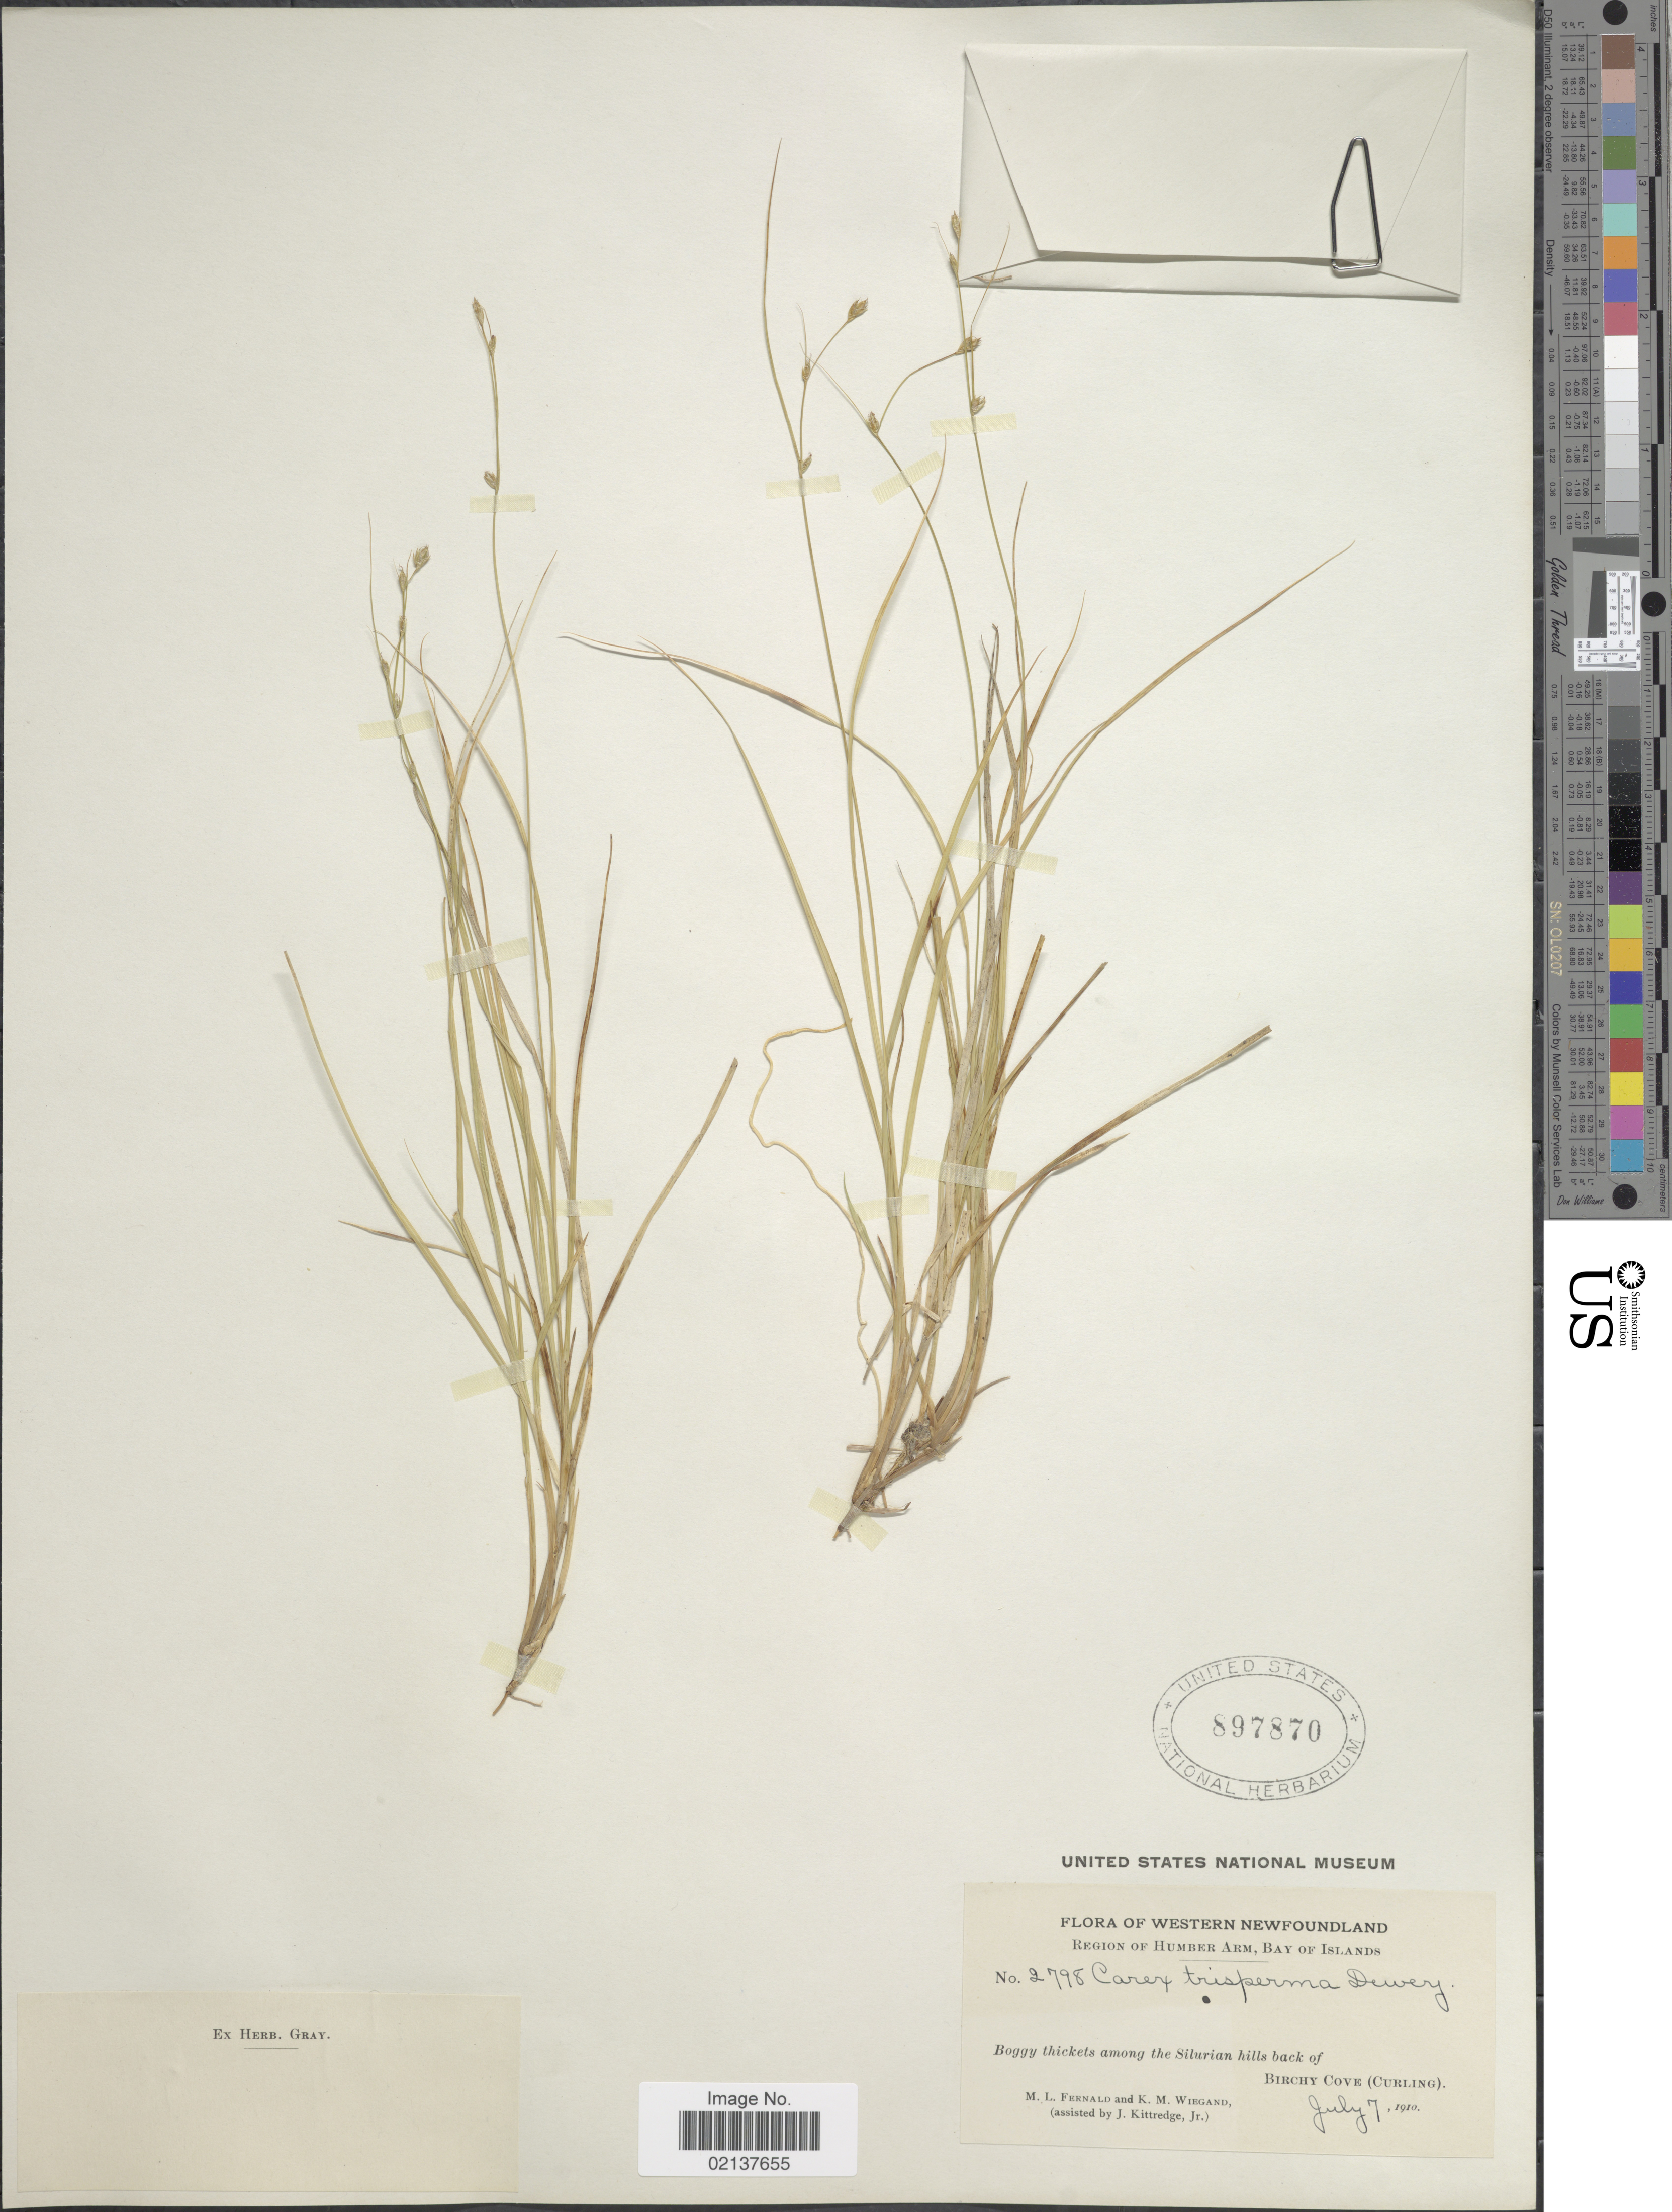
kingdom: Plantae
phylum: Tracheophyta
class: Liliopsida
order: Poales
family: Cyperaceae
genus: Carex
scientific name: Carex trisperma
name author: Dewey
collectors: M. L. Fernald, K. M. Wiegand & J. Kittredge Jr.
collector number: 2798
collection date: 1910-07-07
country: Canada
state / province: Newfoundland and Labrador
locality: Western Newfoundland, Region of Humber Arm, Bay of Islands, Birchy Cove (Curling)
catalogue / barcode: US 897870